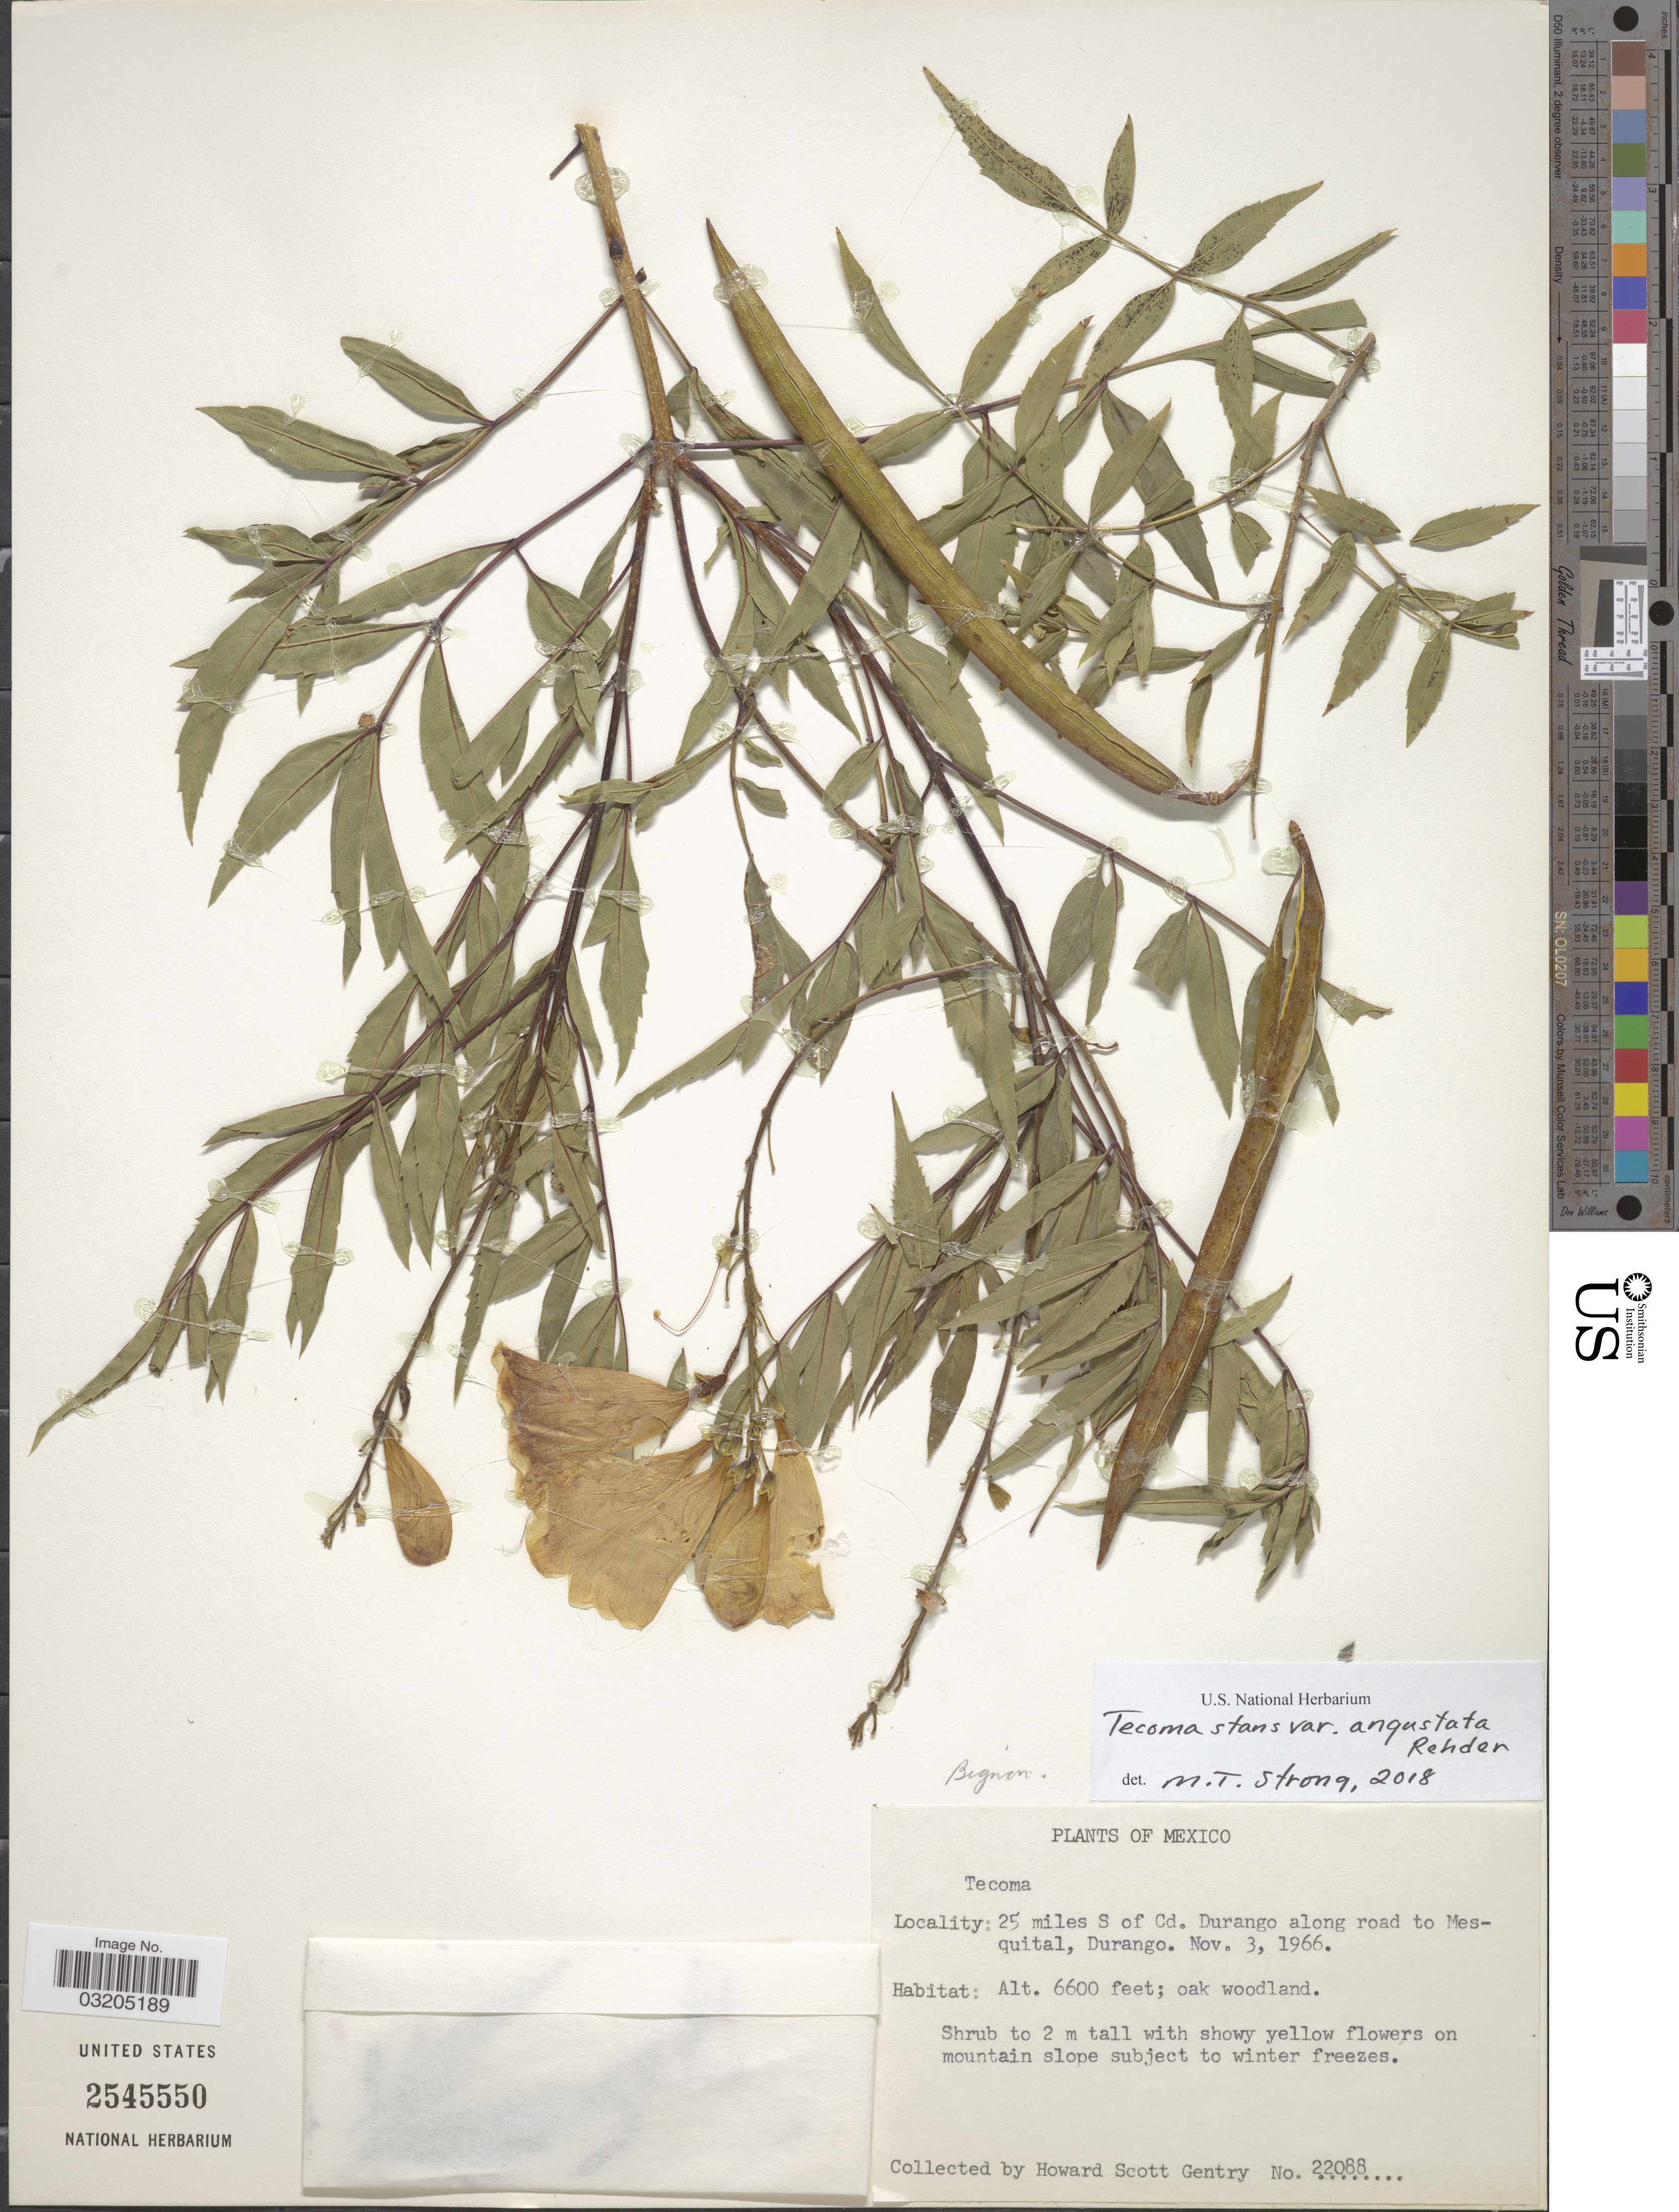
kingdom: Plantae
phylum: Tracheophyta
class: Magnoliopsida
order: Lamiales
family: Bignoniaceae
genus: Tecoma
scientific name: Tecoma stans var. angustata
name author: Rehder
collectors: H. S. Gentry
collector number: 22088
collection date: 1966-11-03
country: Mexico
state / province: Durango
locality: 25 miles S of Cd. Durango along road to Mesquital.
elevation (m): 2012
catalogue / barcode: US 2545550